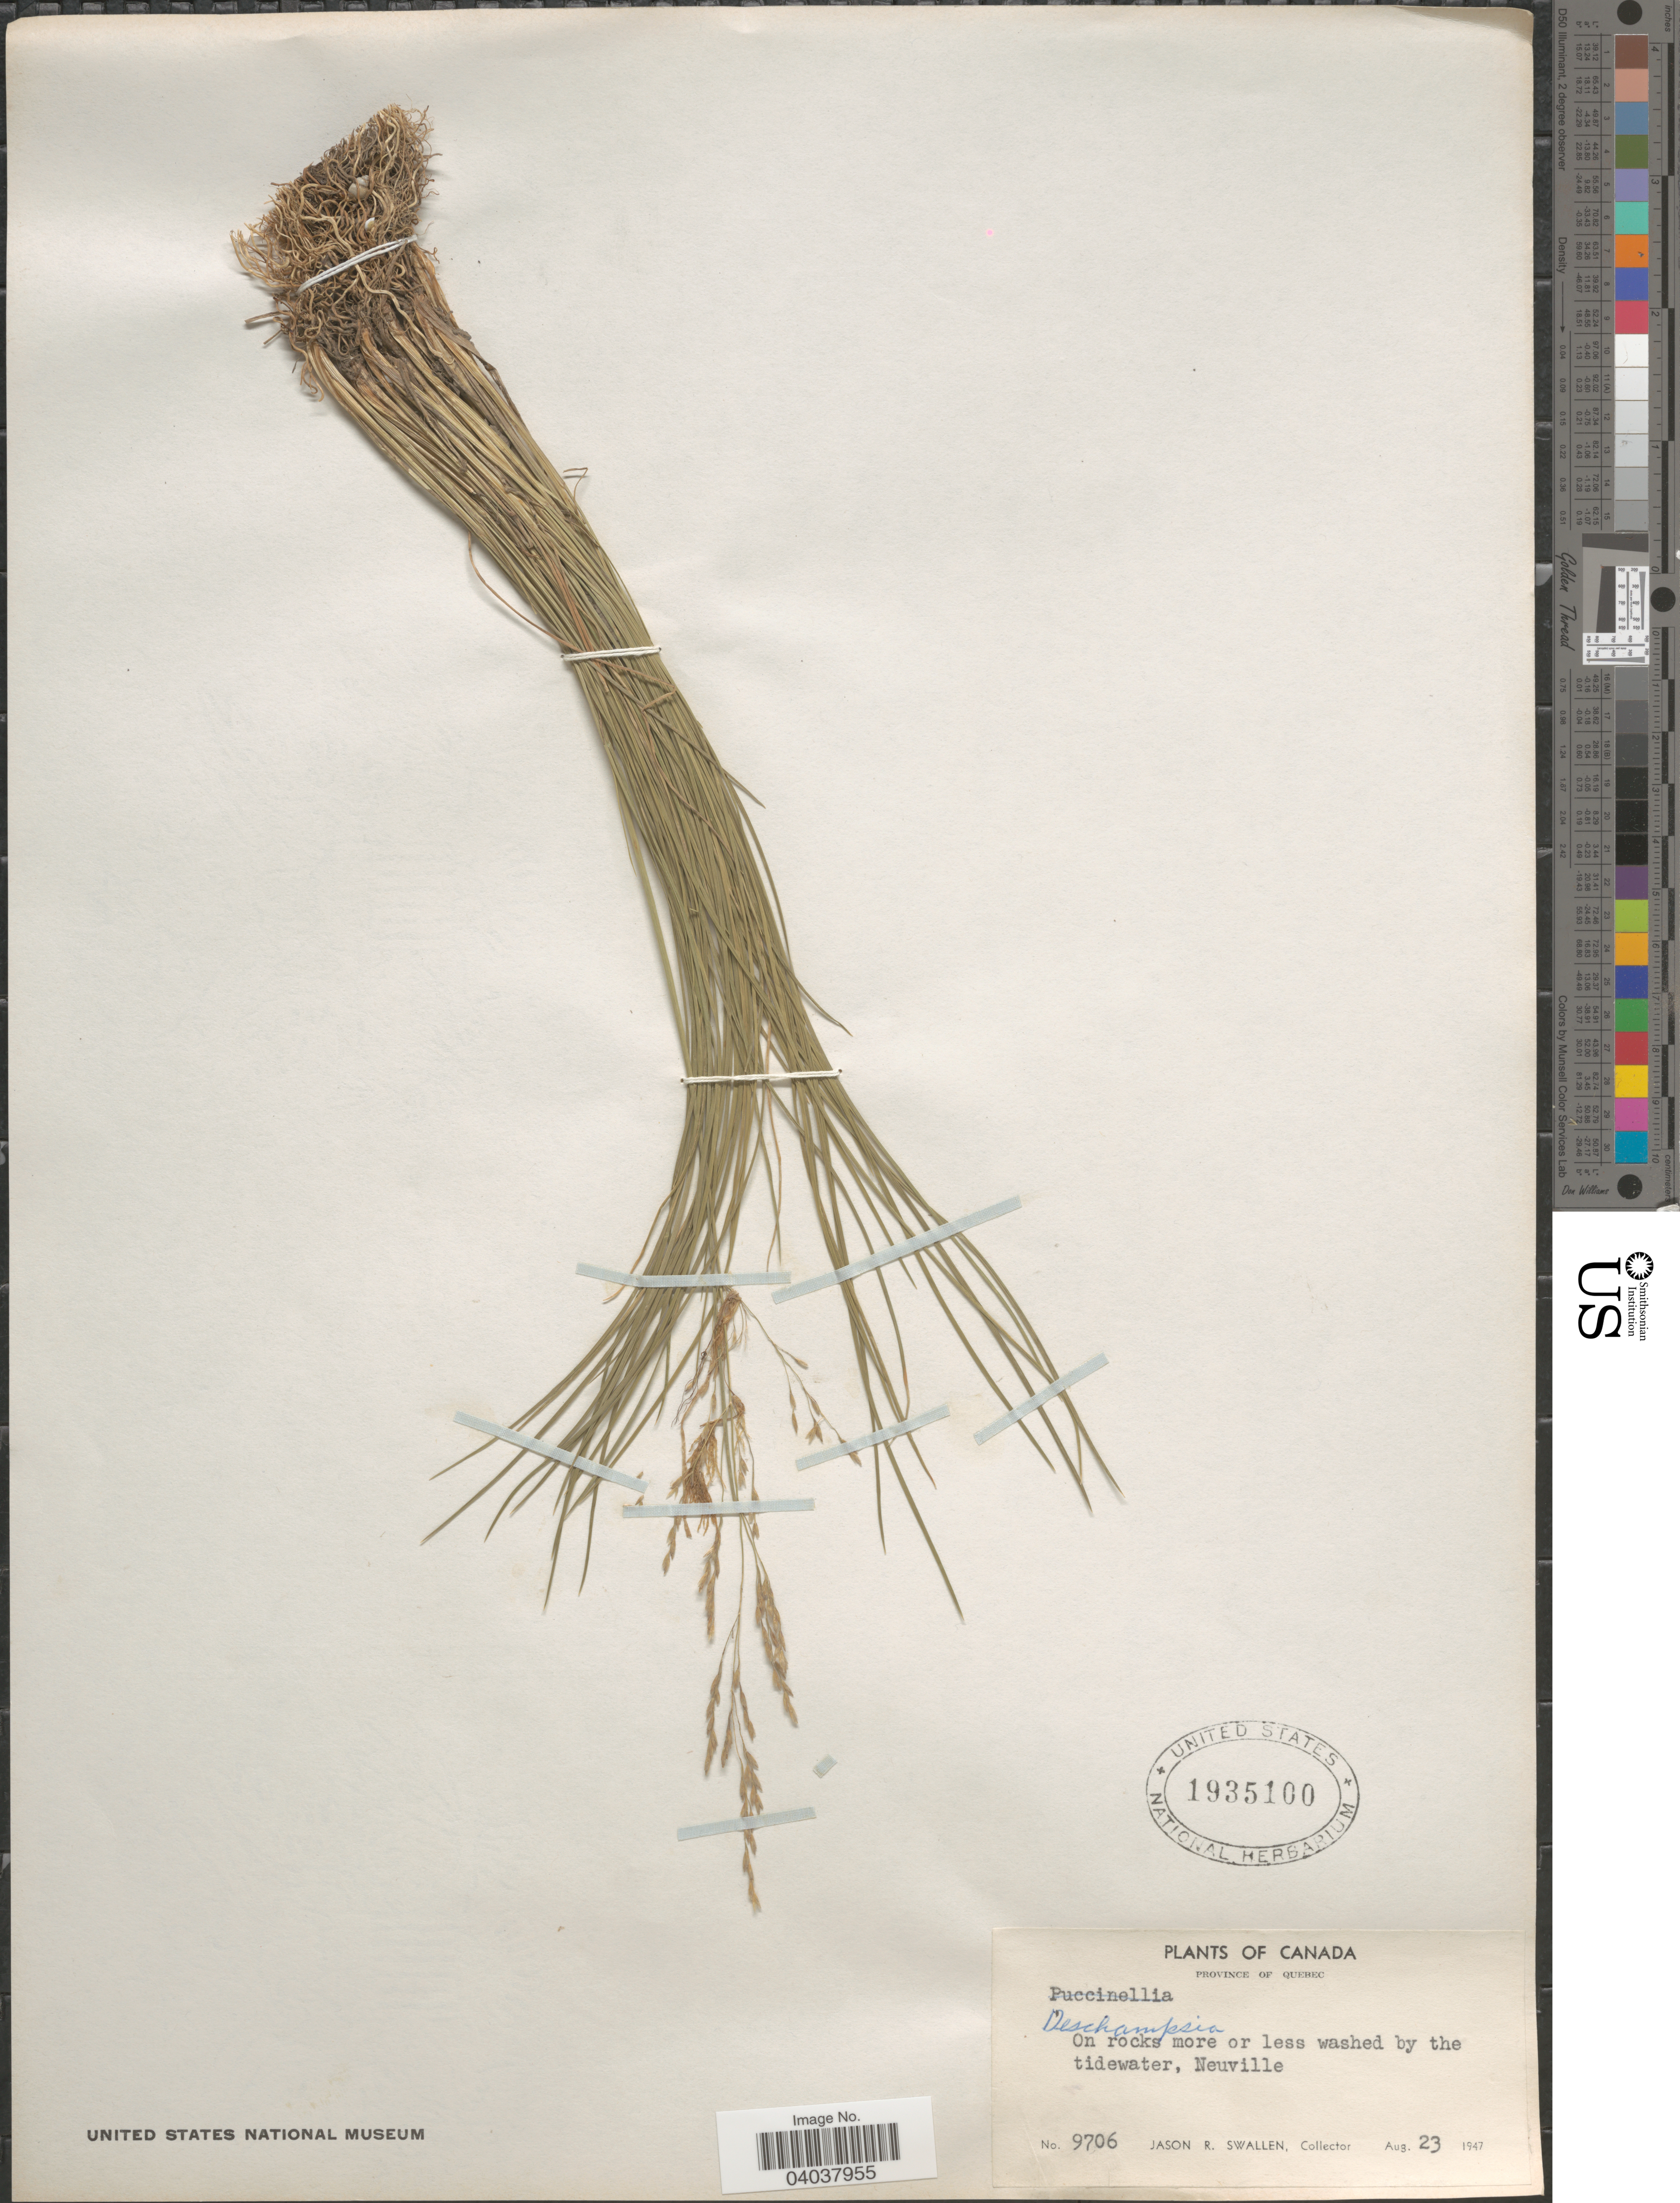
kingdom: Plantae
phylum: Tracheophyta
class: Liliopsida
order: Poales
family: Poaceae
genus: Deschampsia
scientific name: Deschampsia cespitosa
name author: (L.) P. Beauv.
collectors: J. R. Swallen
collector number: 9706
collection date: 1947-08-23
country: Canada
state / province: Quebec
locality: Neuville.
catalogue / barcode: US 1935100